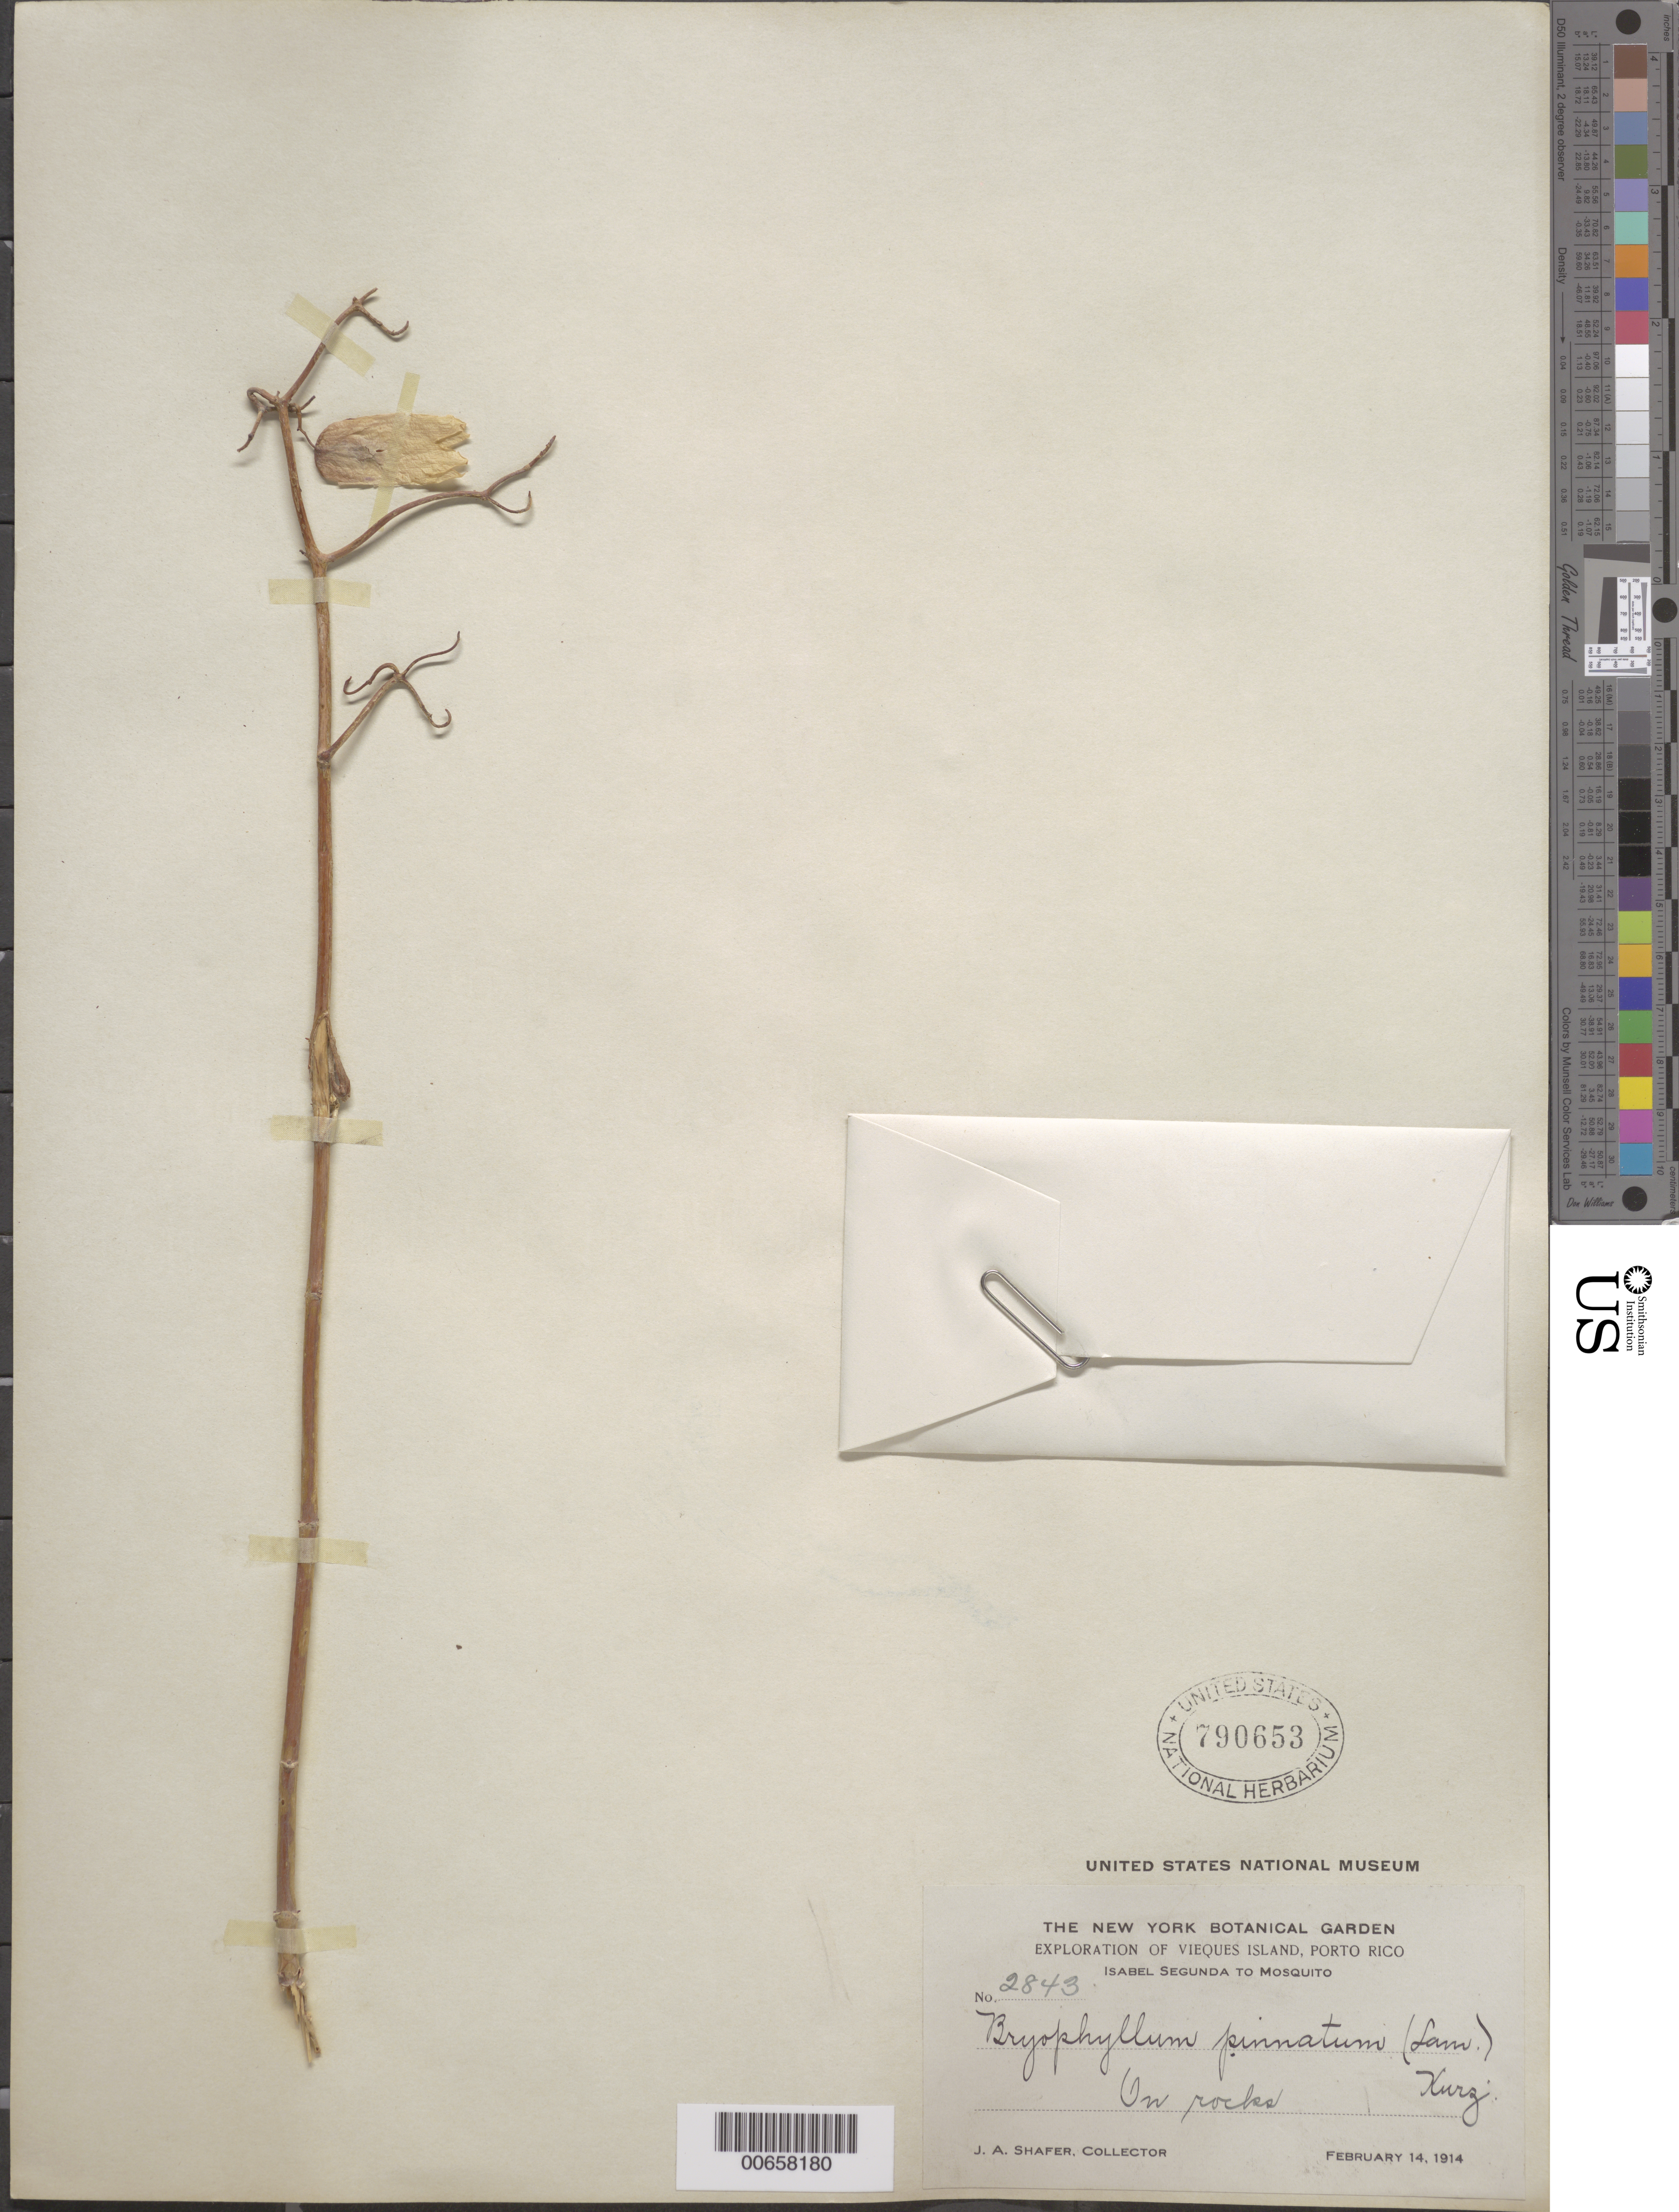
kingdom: Plantae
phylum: Tracheophyta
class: Magnoliopsida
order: Saxifragales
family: Crassulaceae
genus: Kalanchoe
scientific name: Kalanchoe pinnata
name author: (Lam.) Pers.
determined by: Strong, Mark T., (BOT), Smithsonian Institution - National Museum of Natural History (UNITED STATES)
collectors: J. A. Shafer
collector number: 2843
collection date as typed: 14 Feb 1914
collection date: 1914-02-14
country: Puerto Rico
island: Vieques Island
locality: Isabel Segunda to Mosquito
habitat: On rocks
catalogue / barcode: US 790653